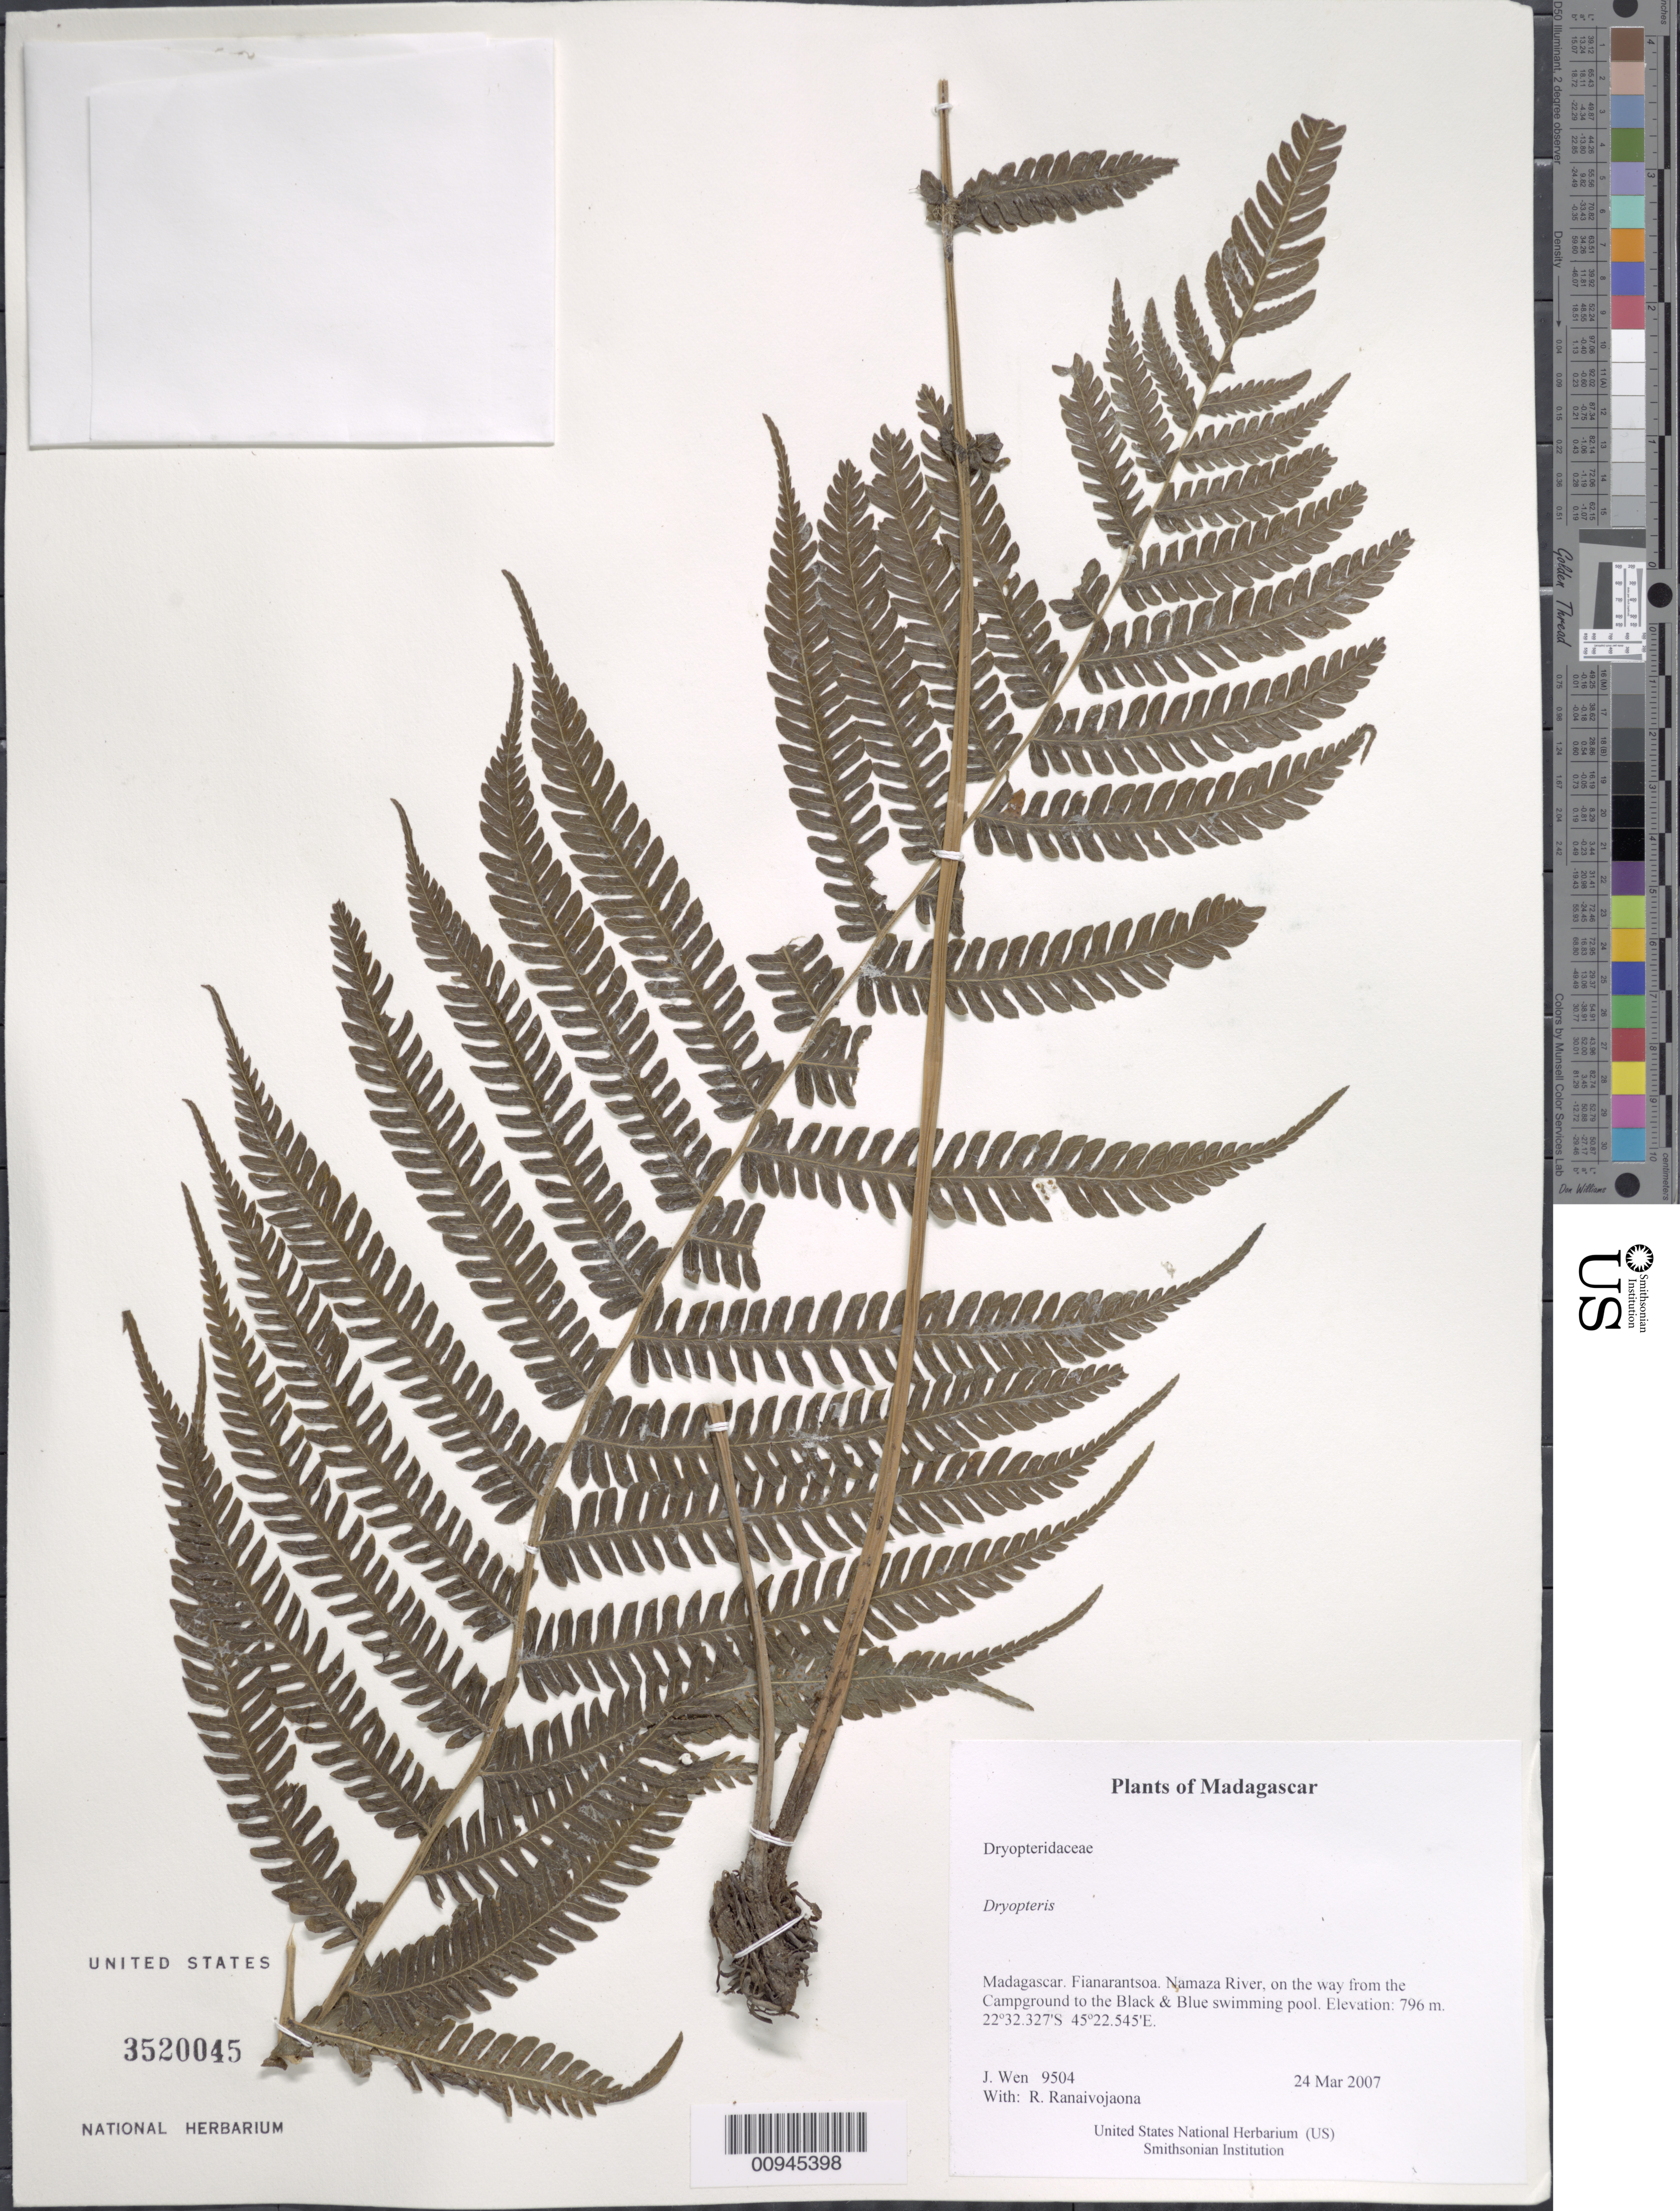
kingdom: Plantae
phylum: Tracheophyta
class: Polypodiopsida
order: Polypodiales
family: Thelypteridaceae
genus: Cyclosorus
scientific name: Cyclosorus sp.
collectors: J. Wen & R. Ranaivojaona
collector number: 9504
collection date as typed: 24 Mar 2007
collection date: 2007-03-24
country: Madagascar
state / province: Ihorombe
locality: Namaza River, on the way from the Campground to the Black & Blue swimming pool.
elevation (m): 796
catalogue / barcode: US 3520045